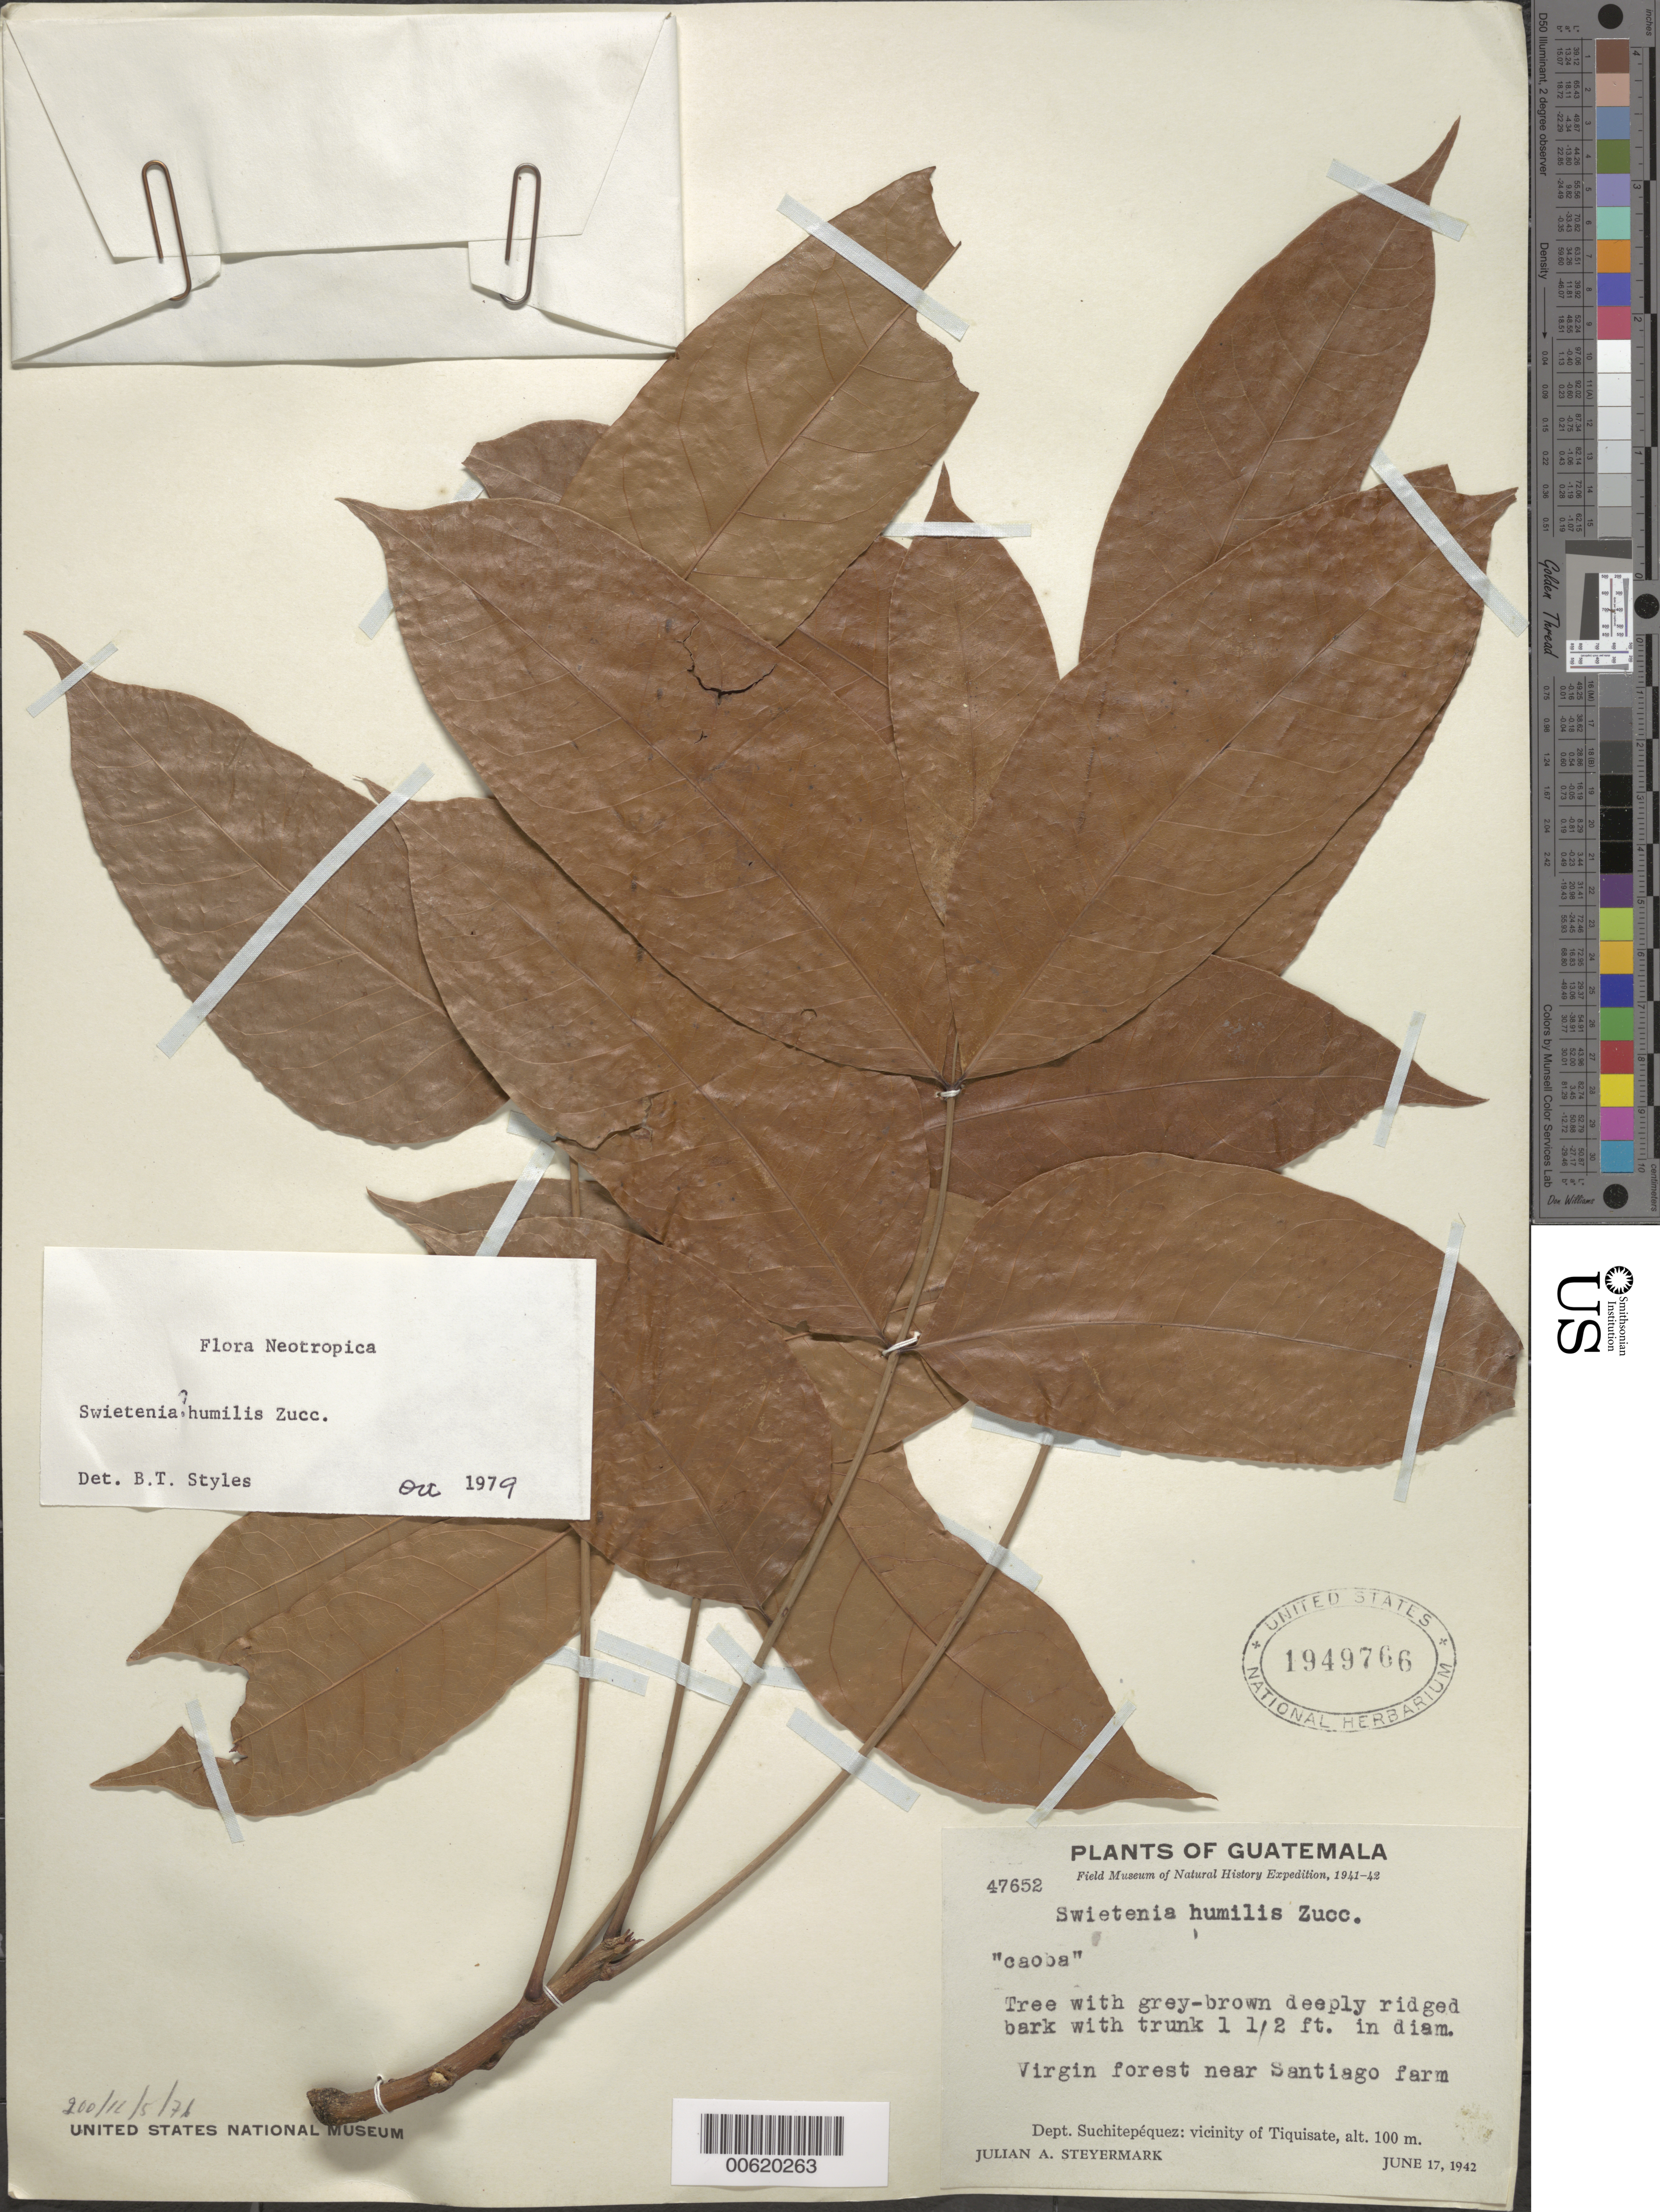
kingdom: Plantae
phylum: Tracheophyta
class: Magnoliopsida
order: Sapindales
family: Meliaceae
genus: Swietenia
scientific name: Swietenia humilis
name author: Zucc.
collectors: J. Steyermark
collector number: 47652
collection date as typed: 17 Jun 1942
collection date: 1942-06-17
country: Guatemala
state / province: Sacatepéquez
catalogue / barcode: US 1949766